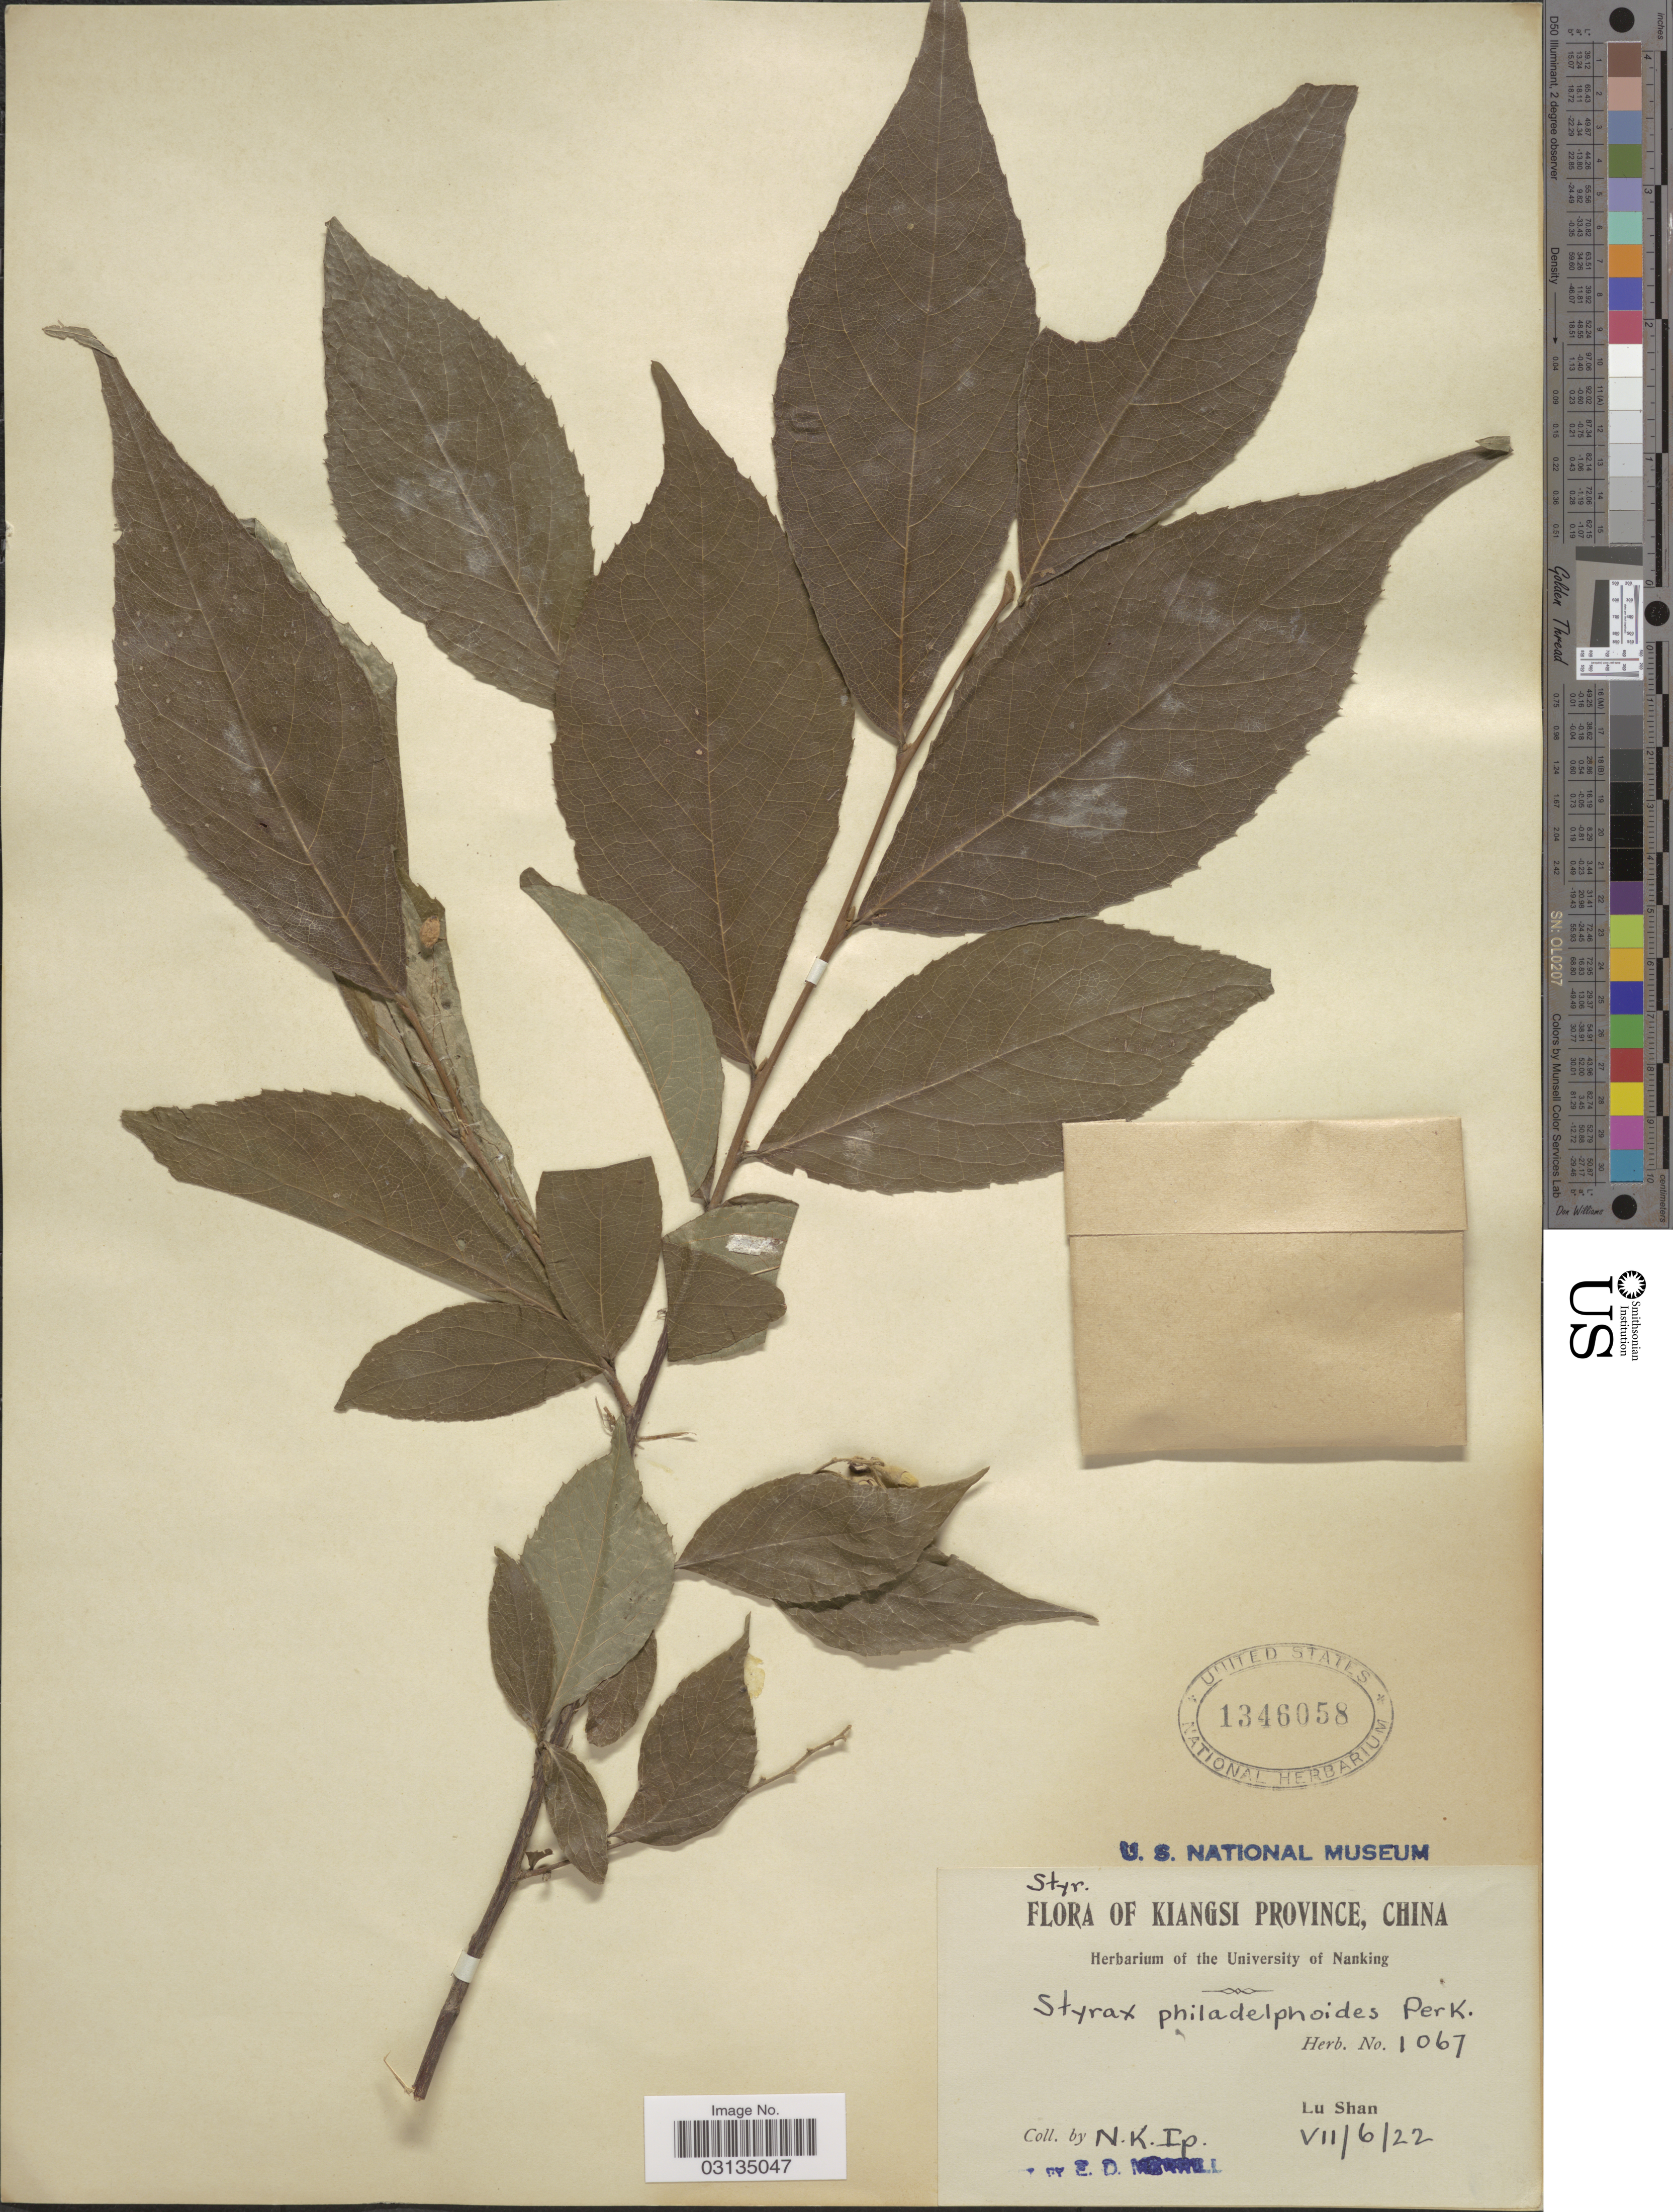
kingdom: Plantae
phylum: Tracheophyta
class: Magnoliopsida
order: Ericales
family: Styracaceae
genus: Styrax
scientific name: Styrax philadelphoides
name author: Perkins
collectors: N. Ip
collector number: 1067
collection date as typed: Transcribed d/m/y: 6/7/22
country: China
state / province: Jiangxi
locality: Kiangsi Province, China, Lu Shan.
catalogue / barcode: US 1346058